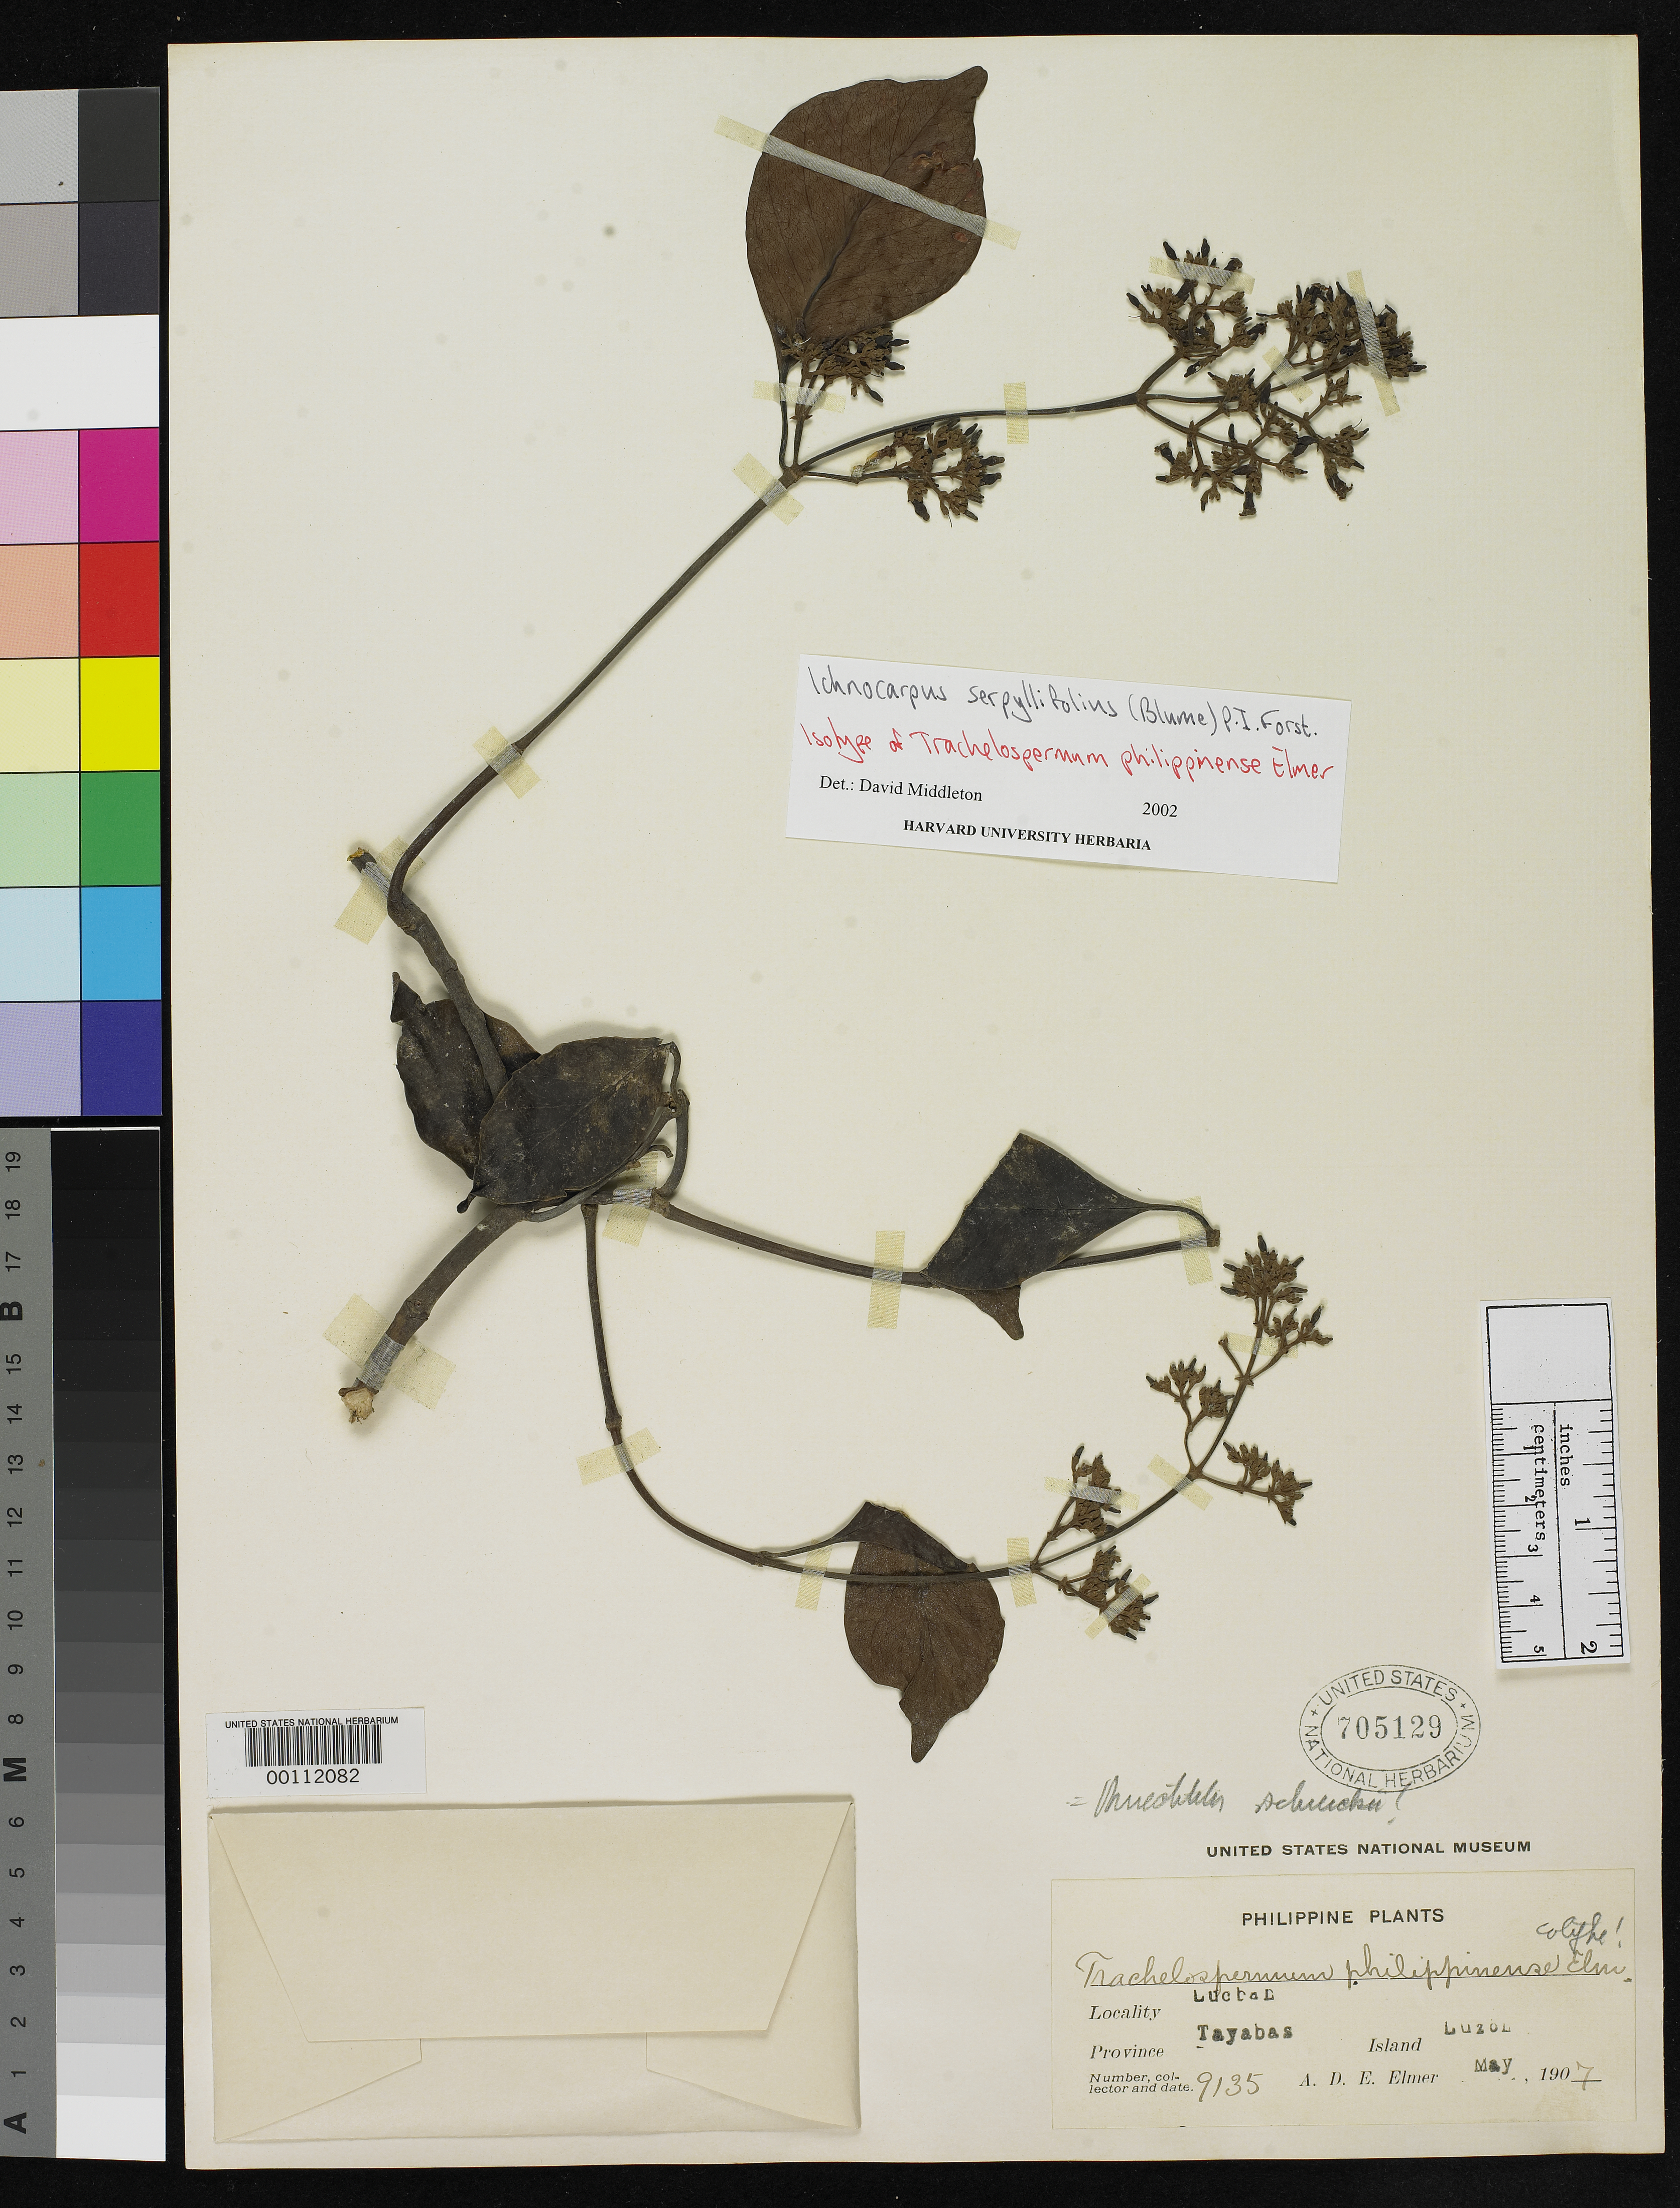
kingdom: Plantae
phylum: Tracheophyta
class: Magnoliopsida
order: Gentianales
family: Apocynaceae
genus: Trachelospermum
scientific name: Trachelospermum philippinense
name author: Elmer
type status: Isotype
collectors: A. D. E. Elmer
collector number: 9135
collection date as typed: May 1907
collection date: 1907-05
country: Philippines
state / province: Calabarzon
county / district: Quezon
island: Luzon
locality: Lucban, Province of Tayabas, Luzon.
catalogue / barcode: US 705129